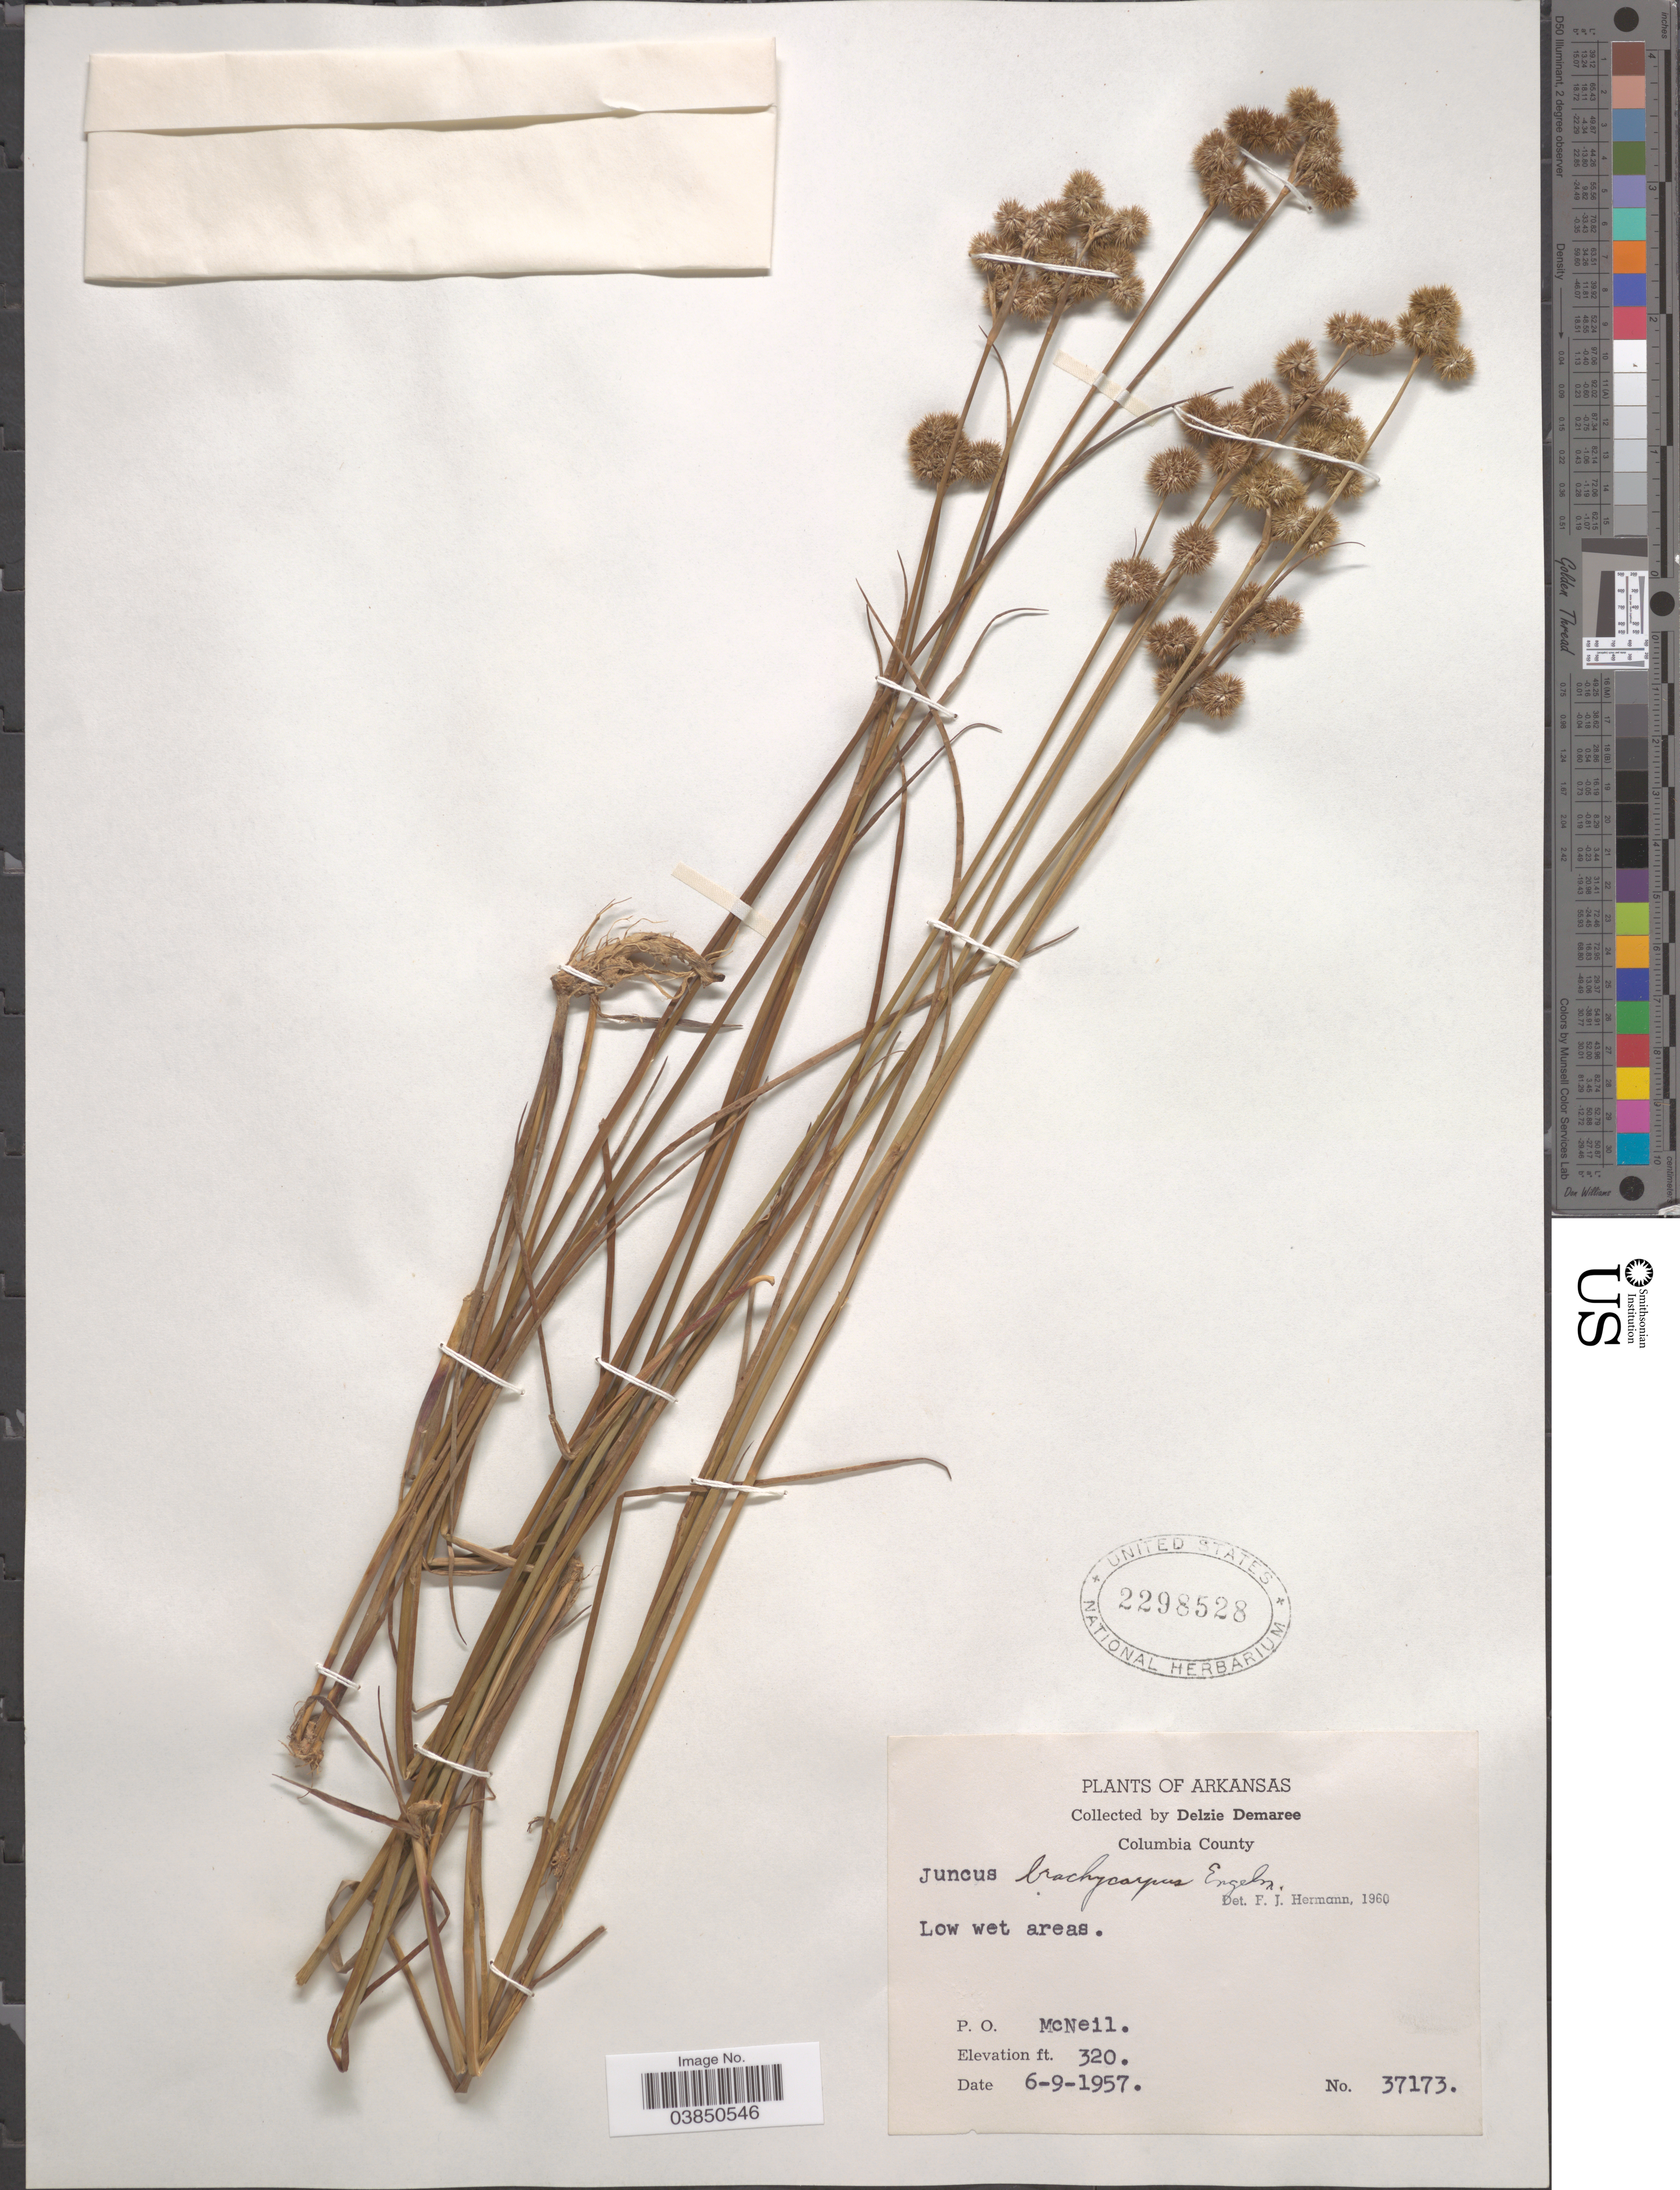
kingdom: Plantae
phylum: Tracheophyta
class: Liliopsida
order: Poales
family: Juncaceae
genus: Juncus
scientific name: Juncus brachycarpus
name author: Engelm.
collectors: D. Demaree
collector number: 37173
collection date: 1957-06-09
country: United States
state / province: Arkansas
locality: Columbia County. P.O. McNeil.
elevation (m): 98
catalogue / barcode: US 2298528